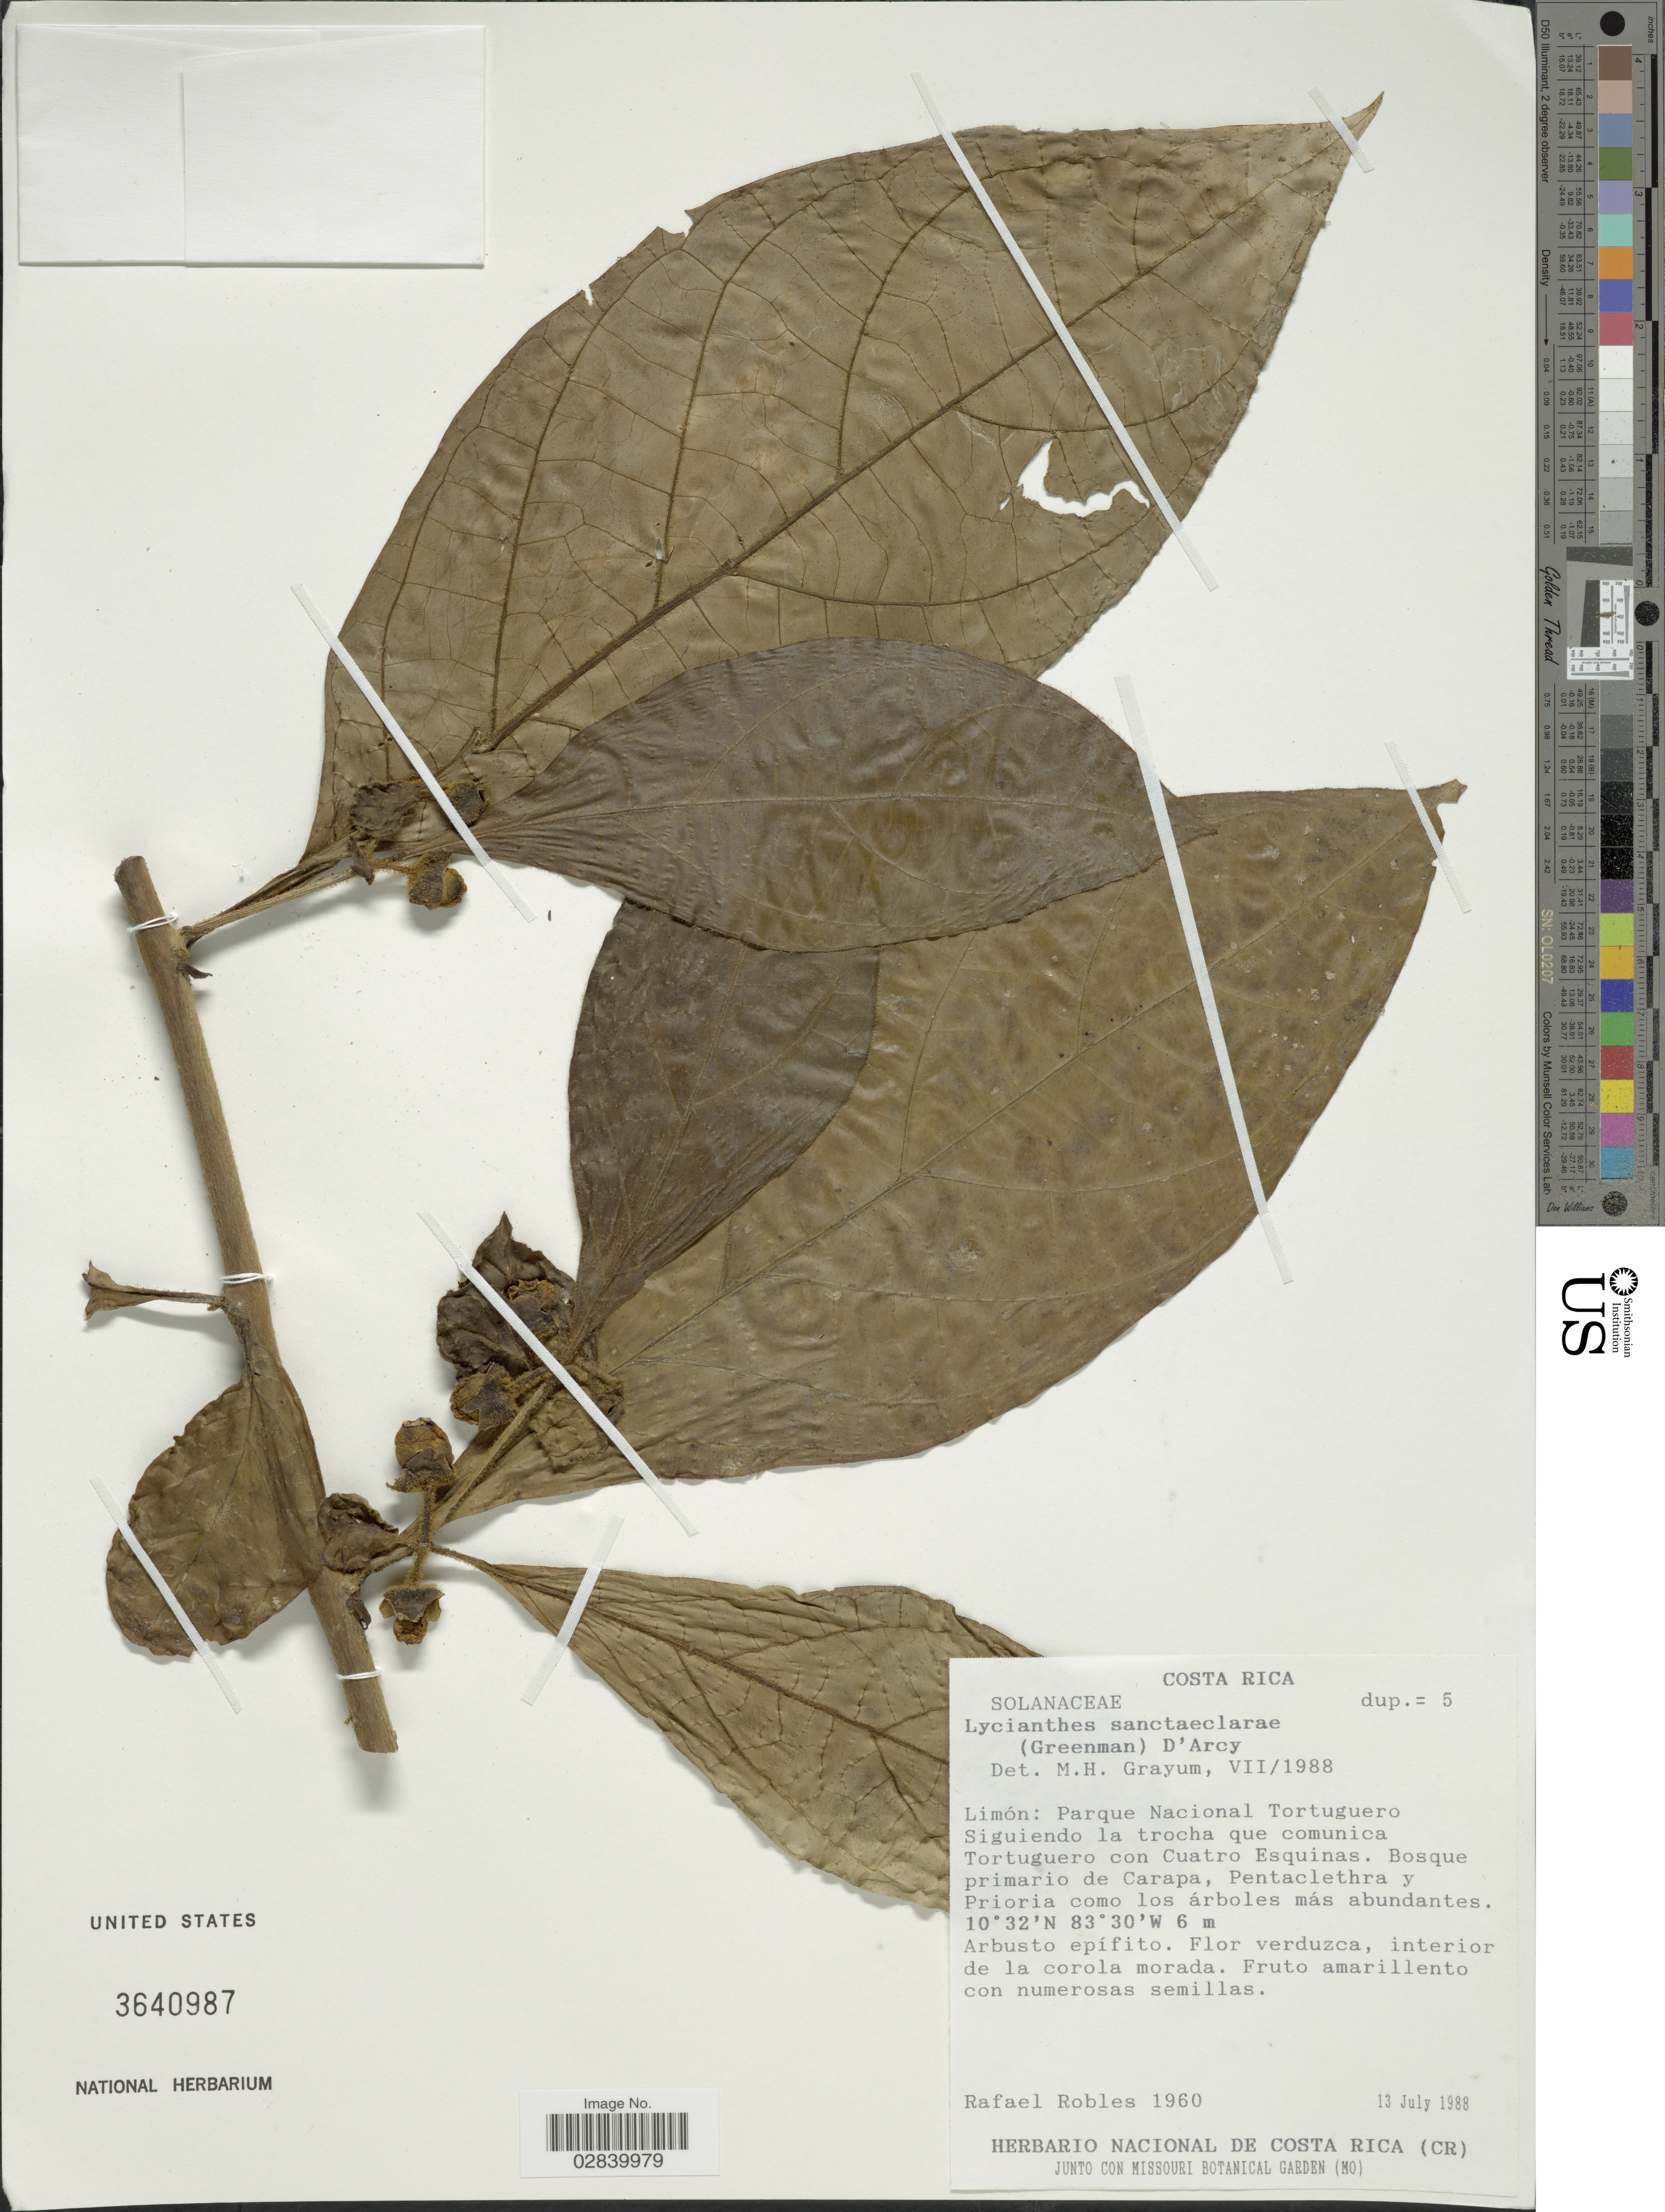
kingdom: Plantae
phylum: Tracheophyta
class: Magnoliopsida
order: Solanales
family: Solanaceae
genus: Lycianthes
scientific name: Lycianthes sanctaeclarae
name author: (Greenm.) D'Arcy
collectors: R. Robles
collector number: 1960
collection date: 1988-07-13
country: Costa Rica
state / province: Limón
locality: Parque Nacional Tortuguero Siguiendo la trocha que comunica Tortuguero con Cuatro Esquinas.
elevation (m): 6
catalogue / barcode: US 3640987